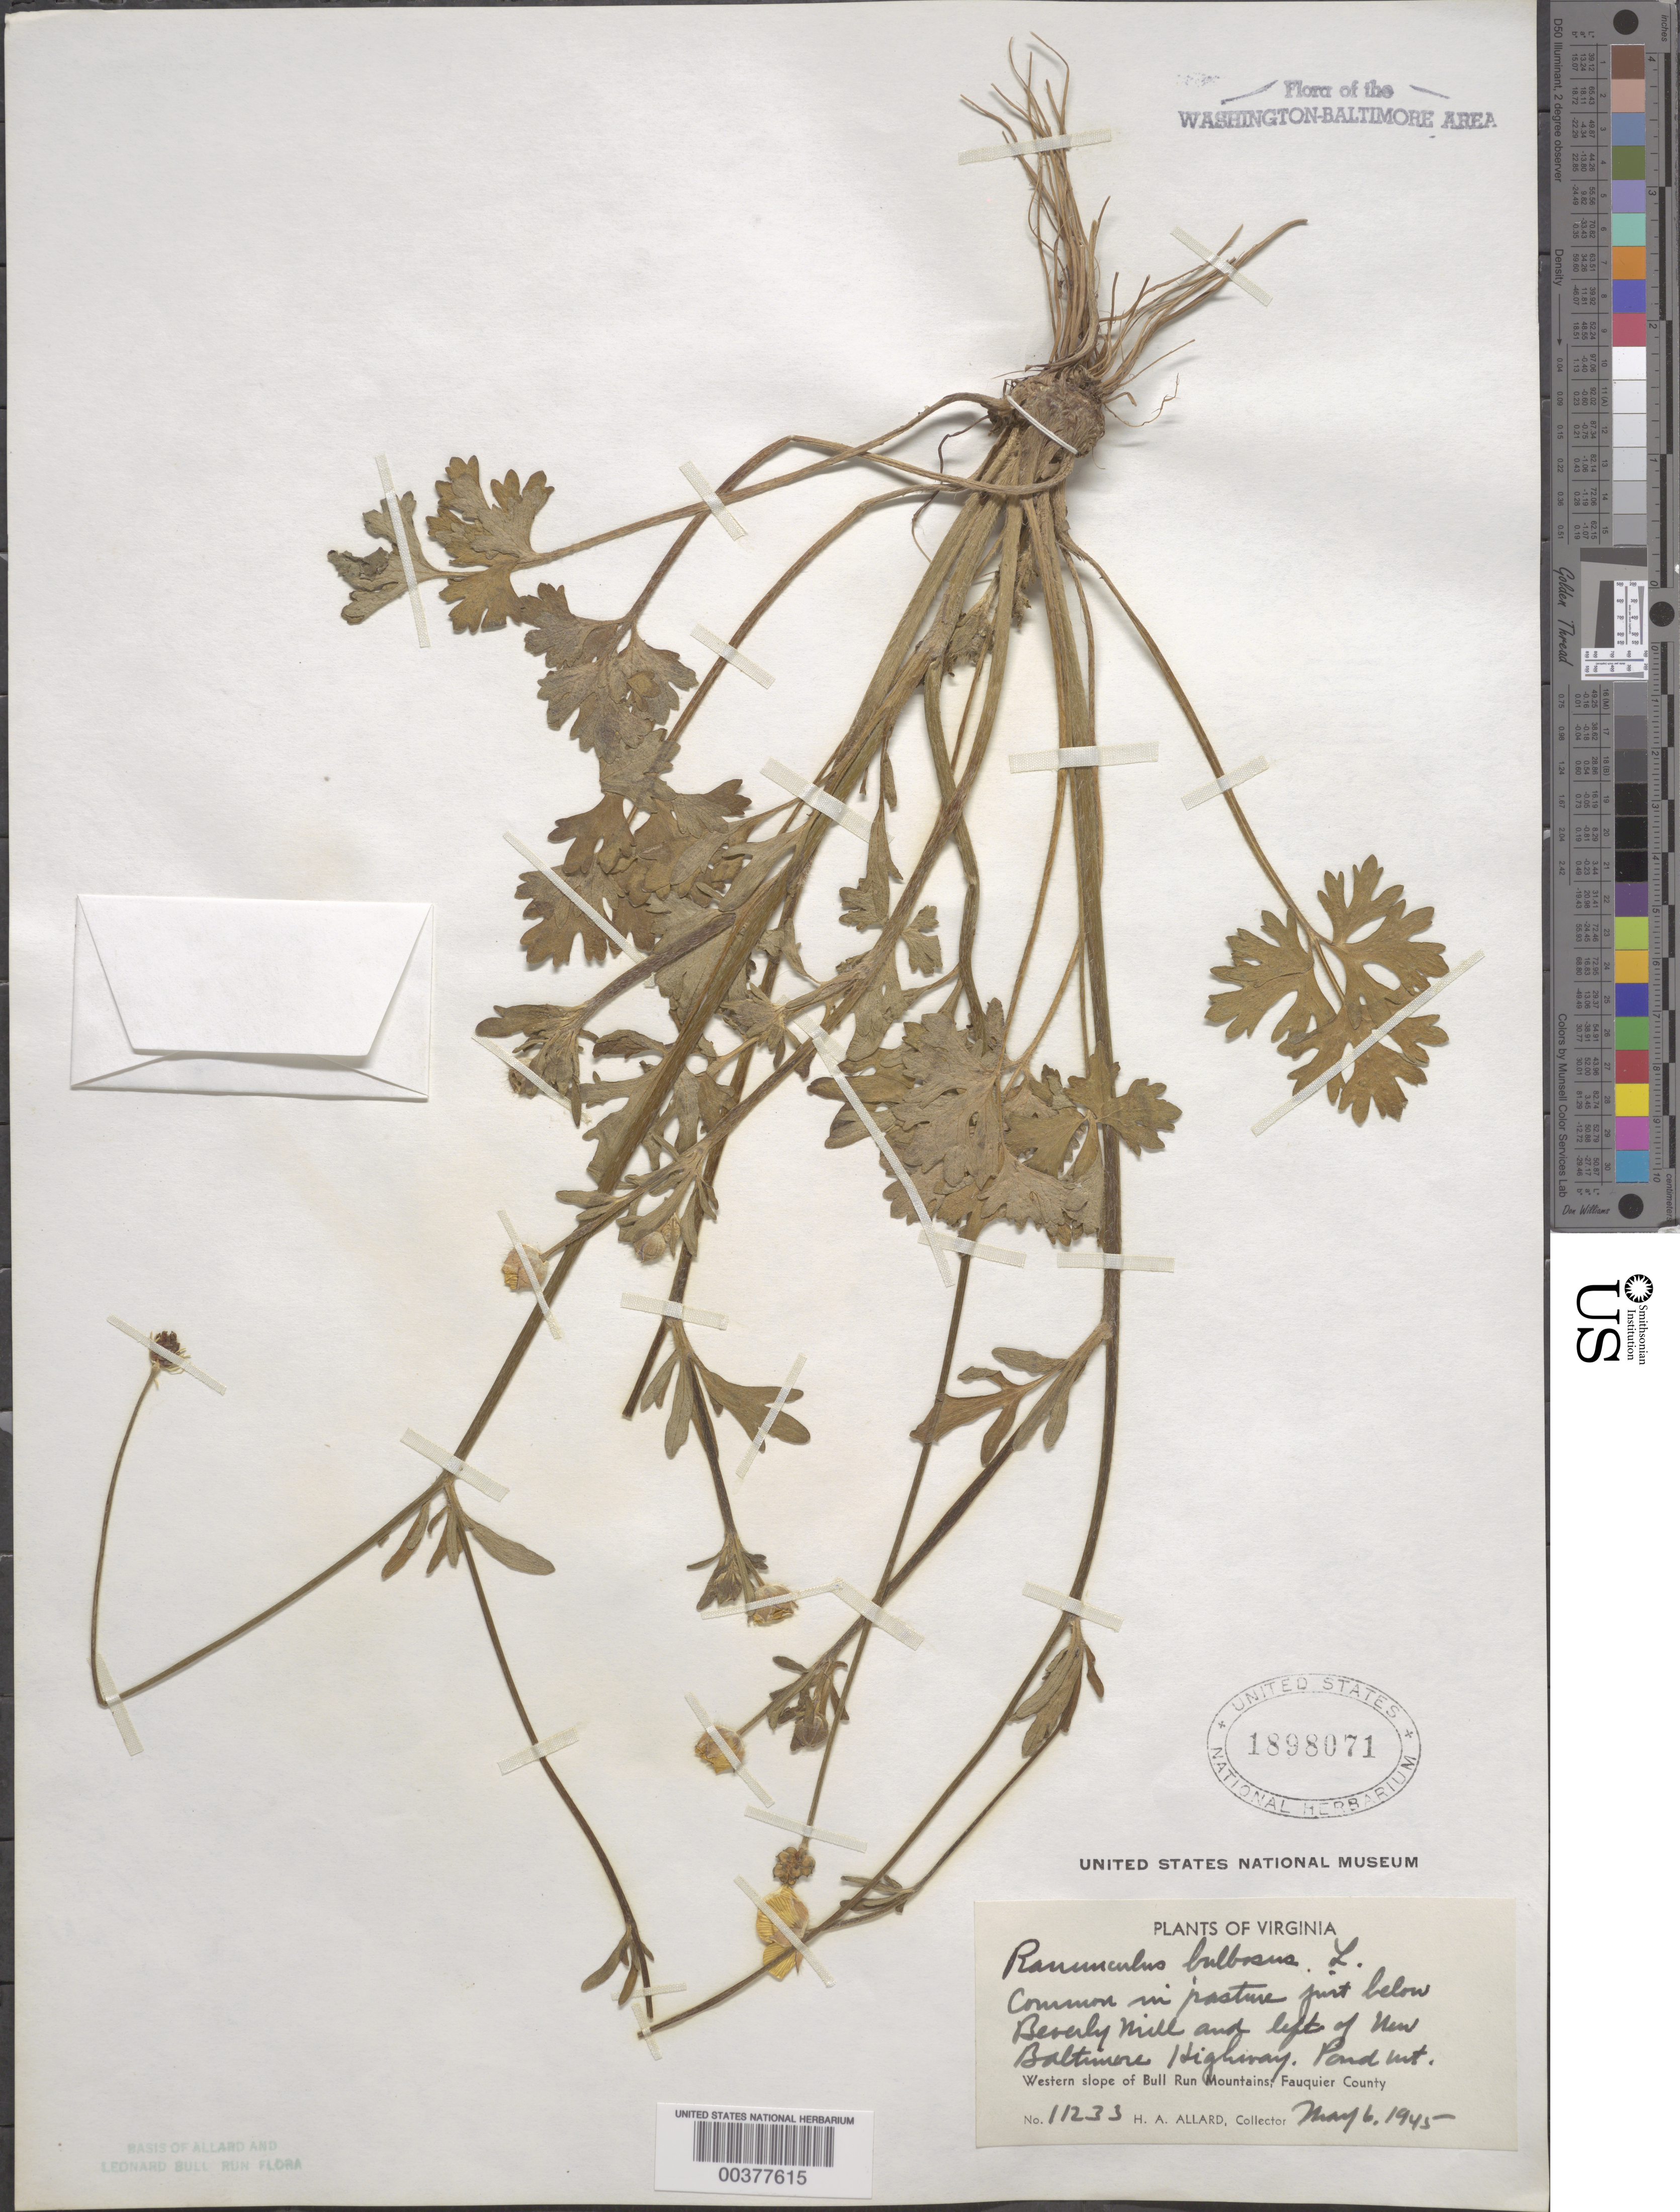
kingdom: Plantae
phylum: Tracheophyta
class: Magnoliopsida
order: Ranunculales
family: Ranunculaceae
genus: Ranunculus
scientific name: Ranunculus bulbosus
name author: L.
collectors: H. A. Allard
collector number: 11233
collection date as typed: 06 May 1945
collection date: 1945-05-06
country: United States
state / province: Virginia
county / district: Fauquier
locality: Below Beverley Mill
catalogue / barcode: US 1898071